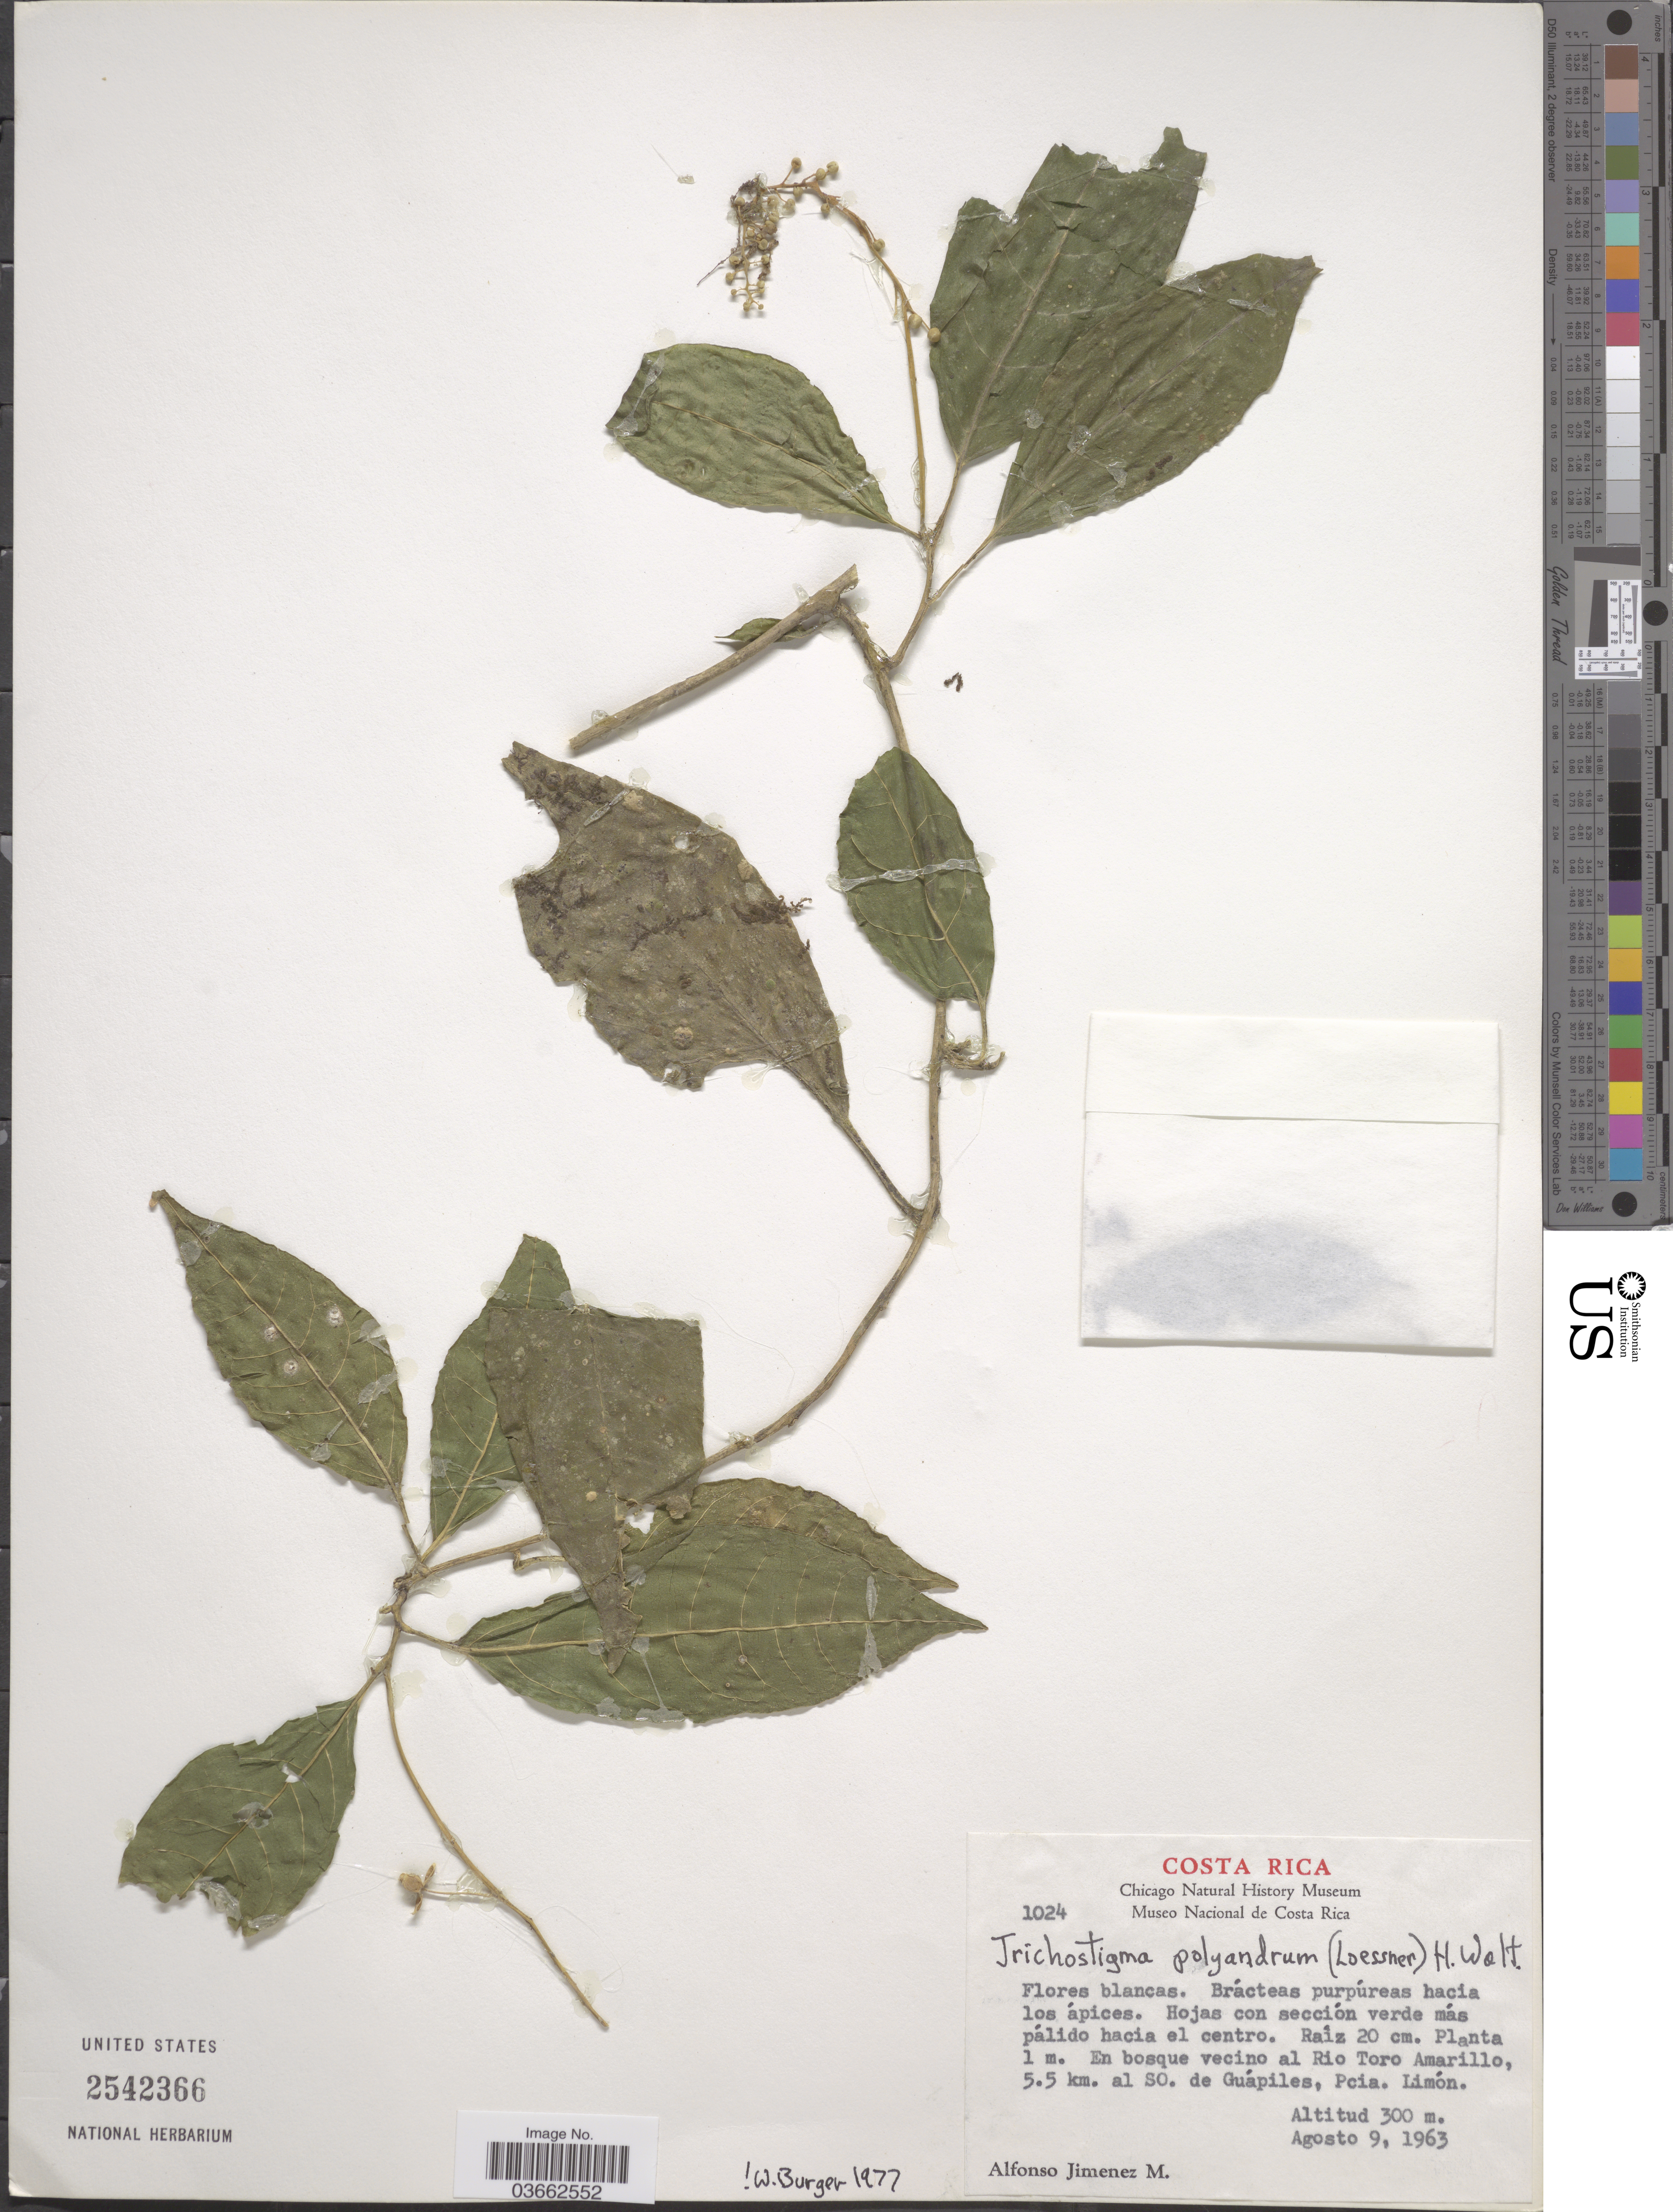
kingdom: Plantae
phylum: Tracheophyta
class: Magnoliopsida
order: Caryophyllales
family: Phytolaccaceae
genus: Trichostigma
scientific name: Trichostigma polyandrum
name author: (Loes.) H. Walter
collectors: A. Jimenez M.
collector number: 1024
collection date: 1963-08-09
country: Costa Rica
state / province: Limón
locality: En bosque vecino al Rio Toro Amarillo, 5.5 km. al SO. de Guápiles, Pcia. Limón.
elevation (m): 300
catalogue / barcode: US 2542366